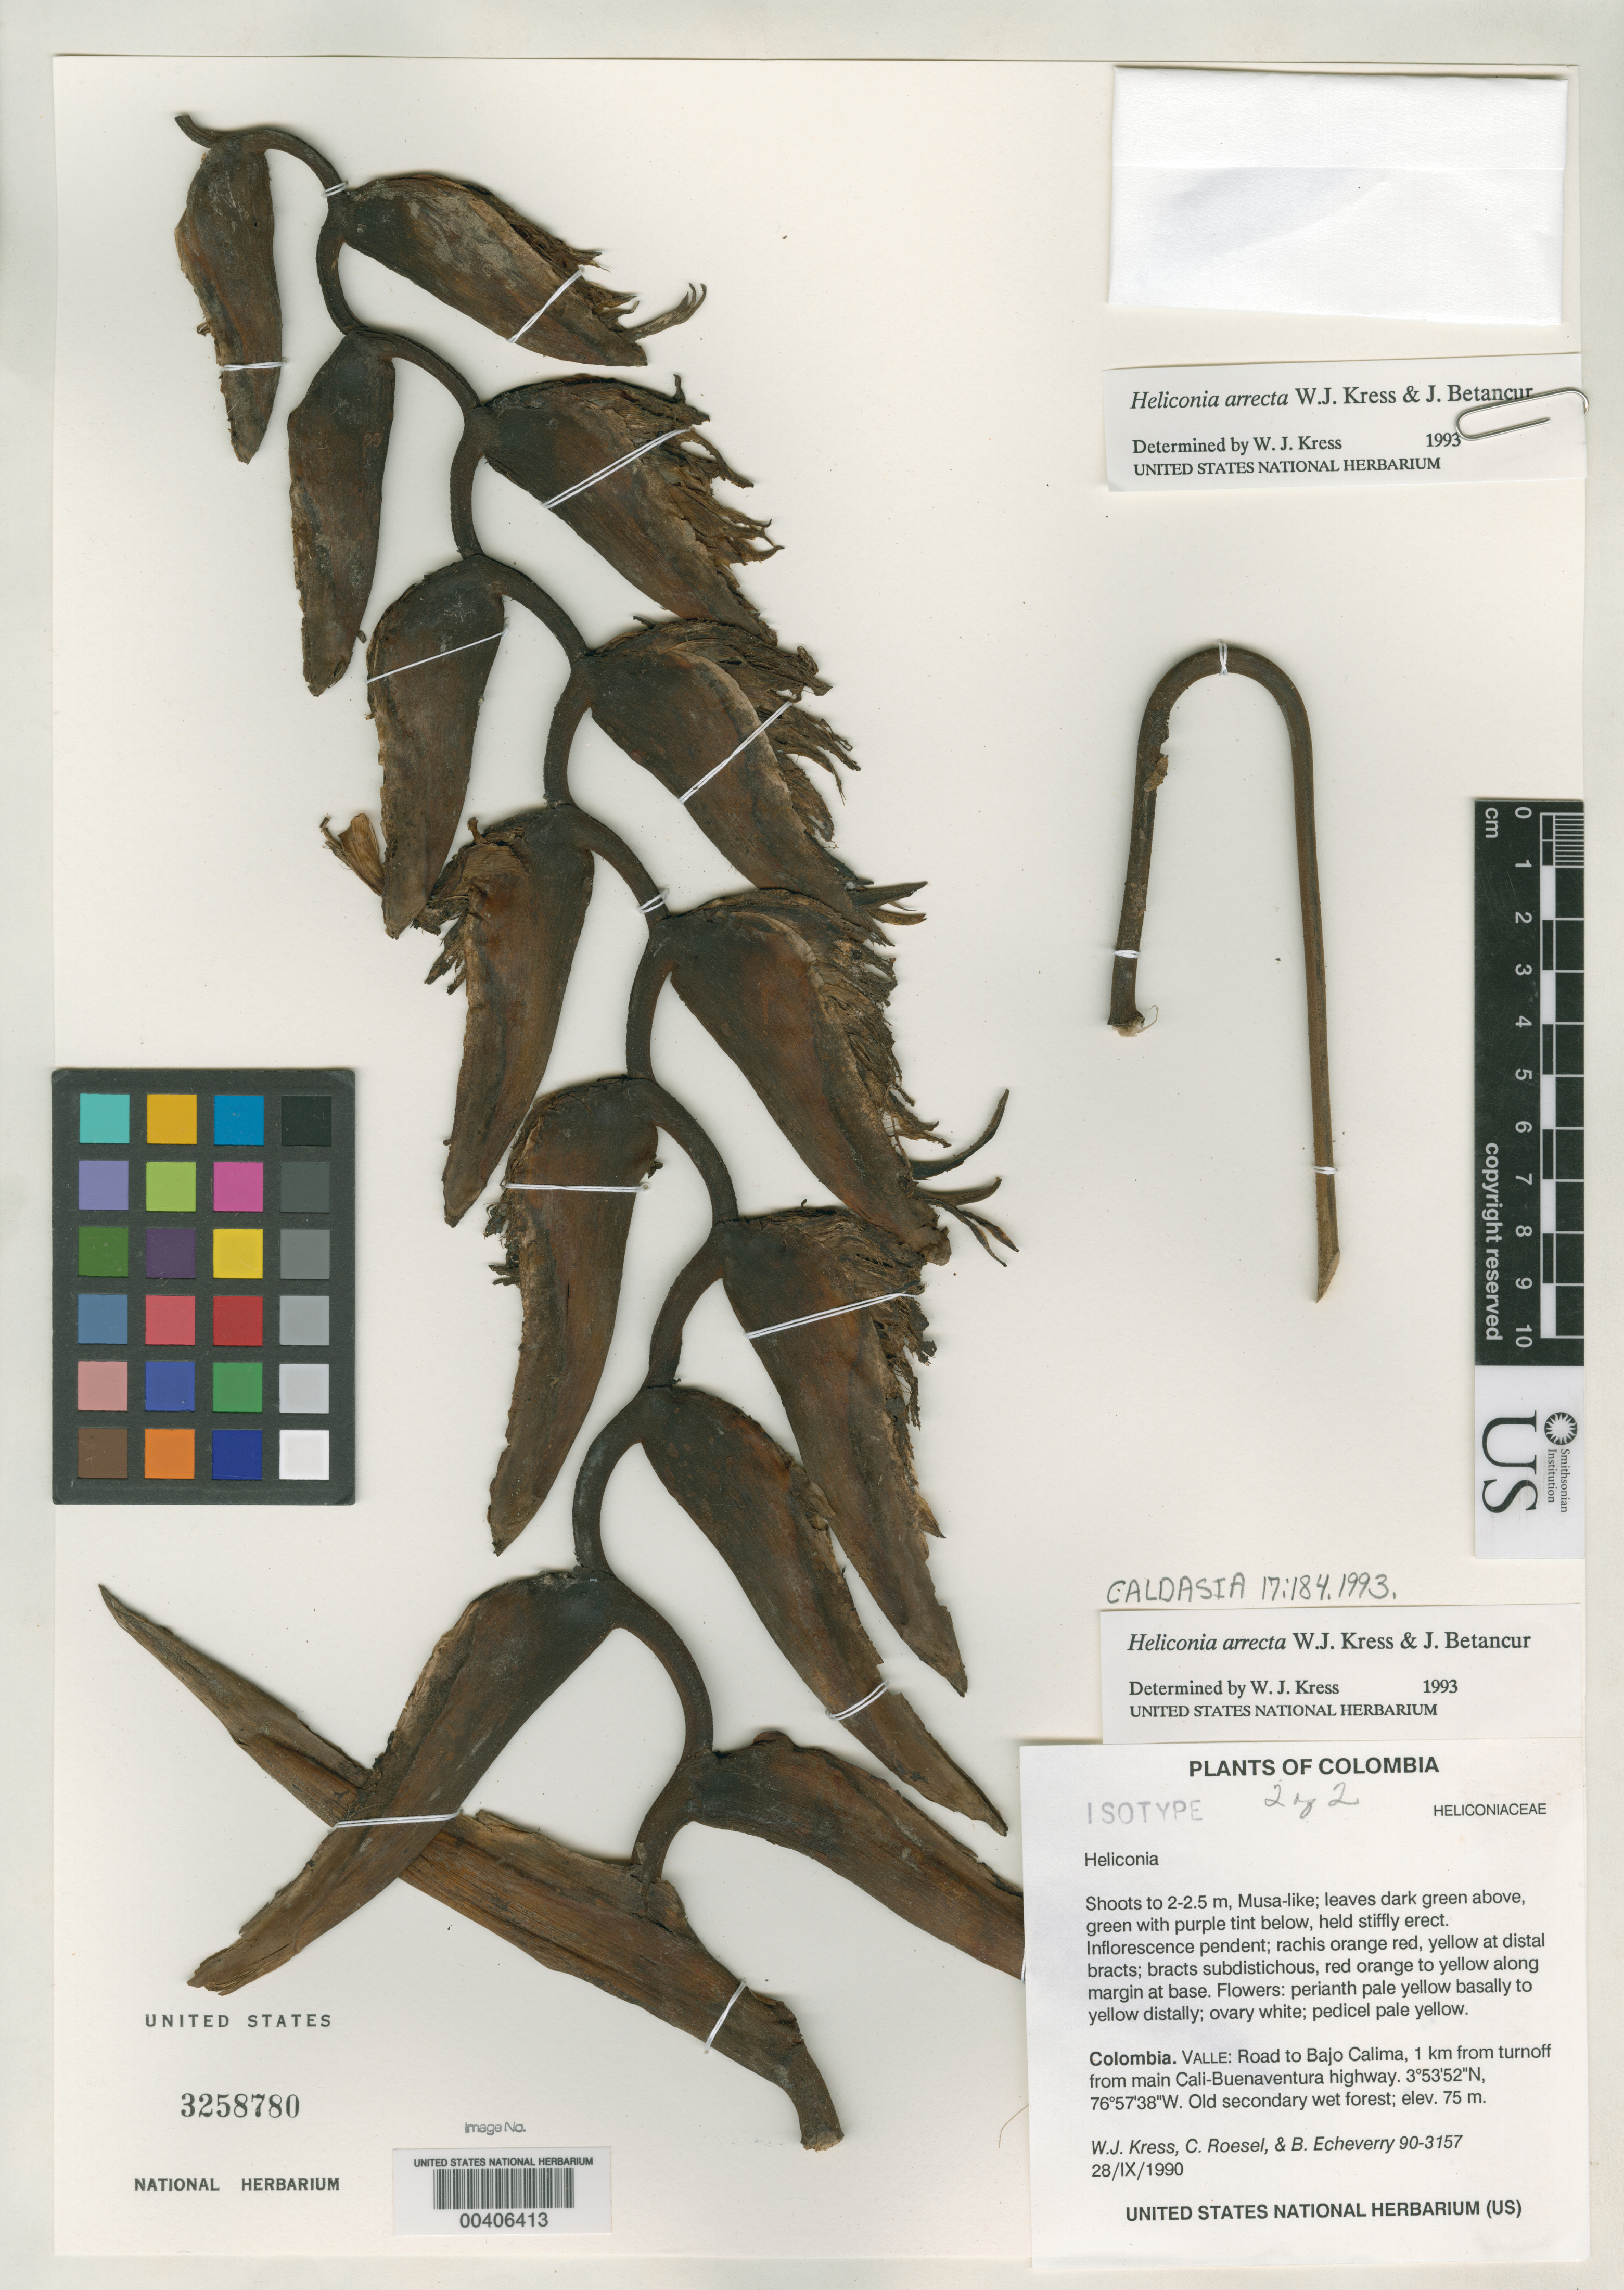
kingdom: Plantae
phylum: Tracheophyta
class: Liliopsida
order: Zingiberales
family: Heliconiaceae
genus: Heliconia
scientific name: Heliconia arrecta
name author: W.J. Kress & Betancur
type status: Isotype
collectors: W. J. Kress, C. S. Roesel & B. Echeverry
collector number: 90-3157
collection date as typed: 28 Sep 1990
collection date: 1990-09-28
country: Colombia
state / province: Valle del Cauca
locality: Road to Bajo Calima, 1 km from turnoff from main Cali - Buena Ventura highway.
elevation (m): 75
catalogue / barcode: US 3258780